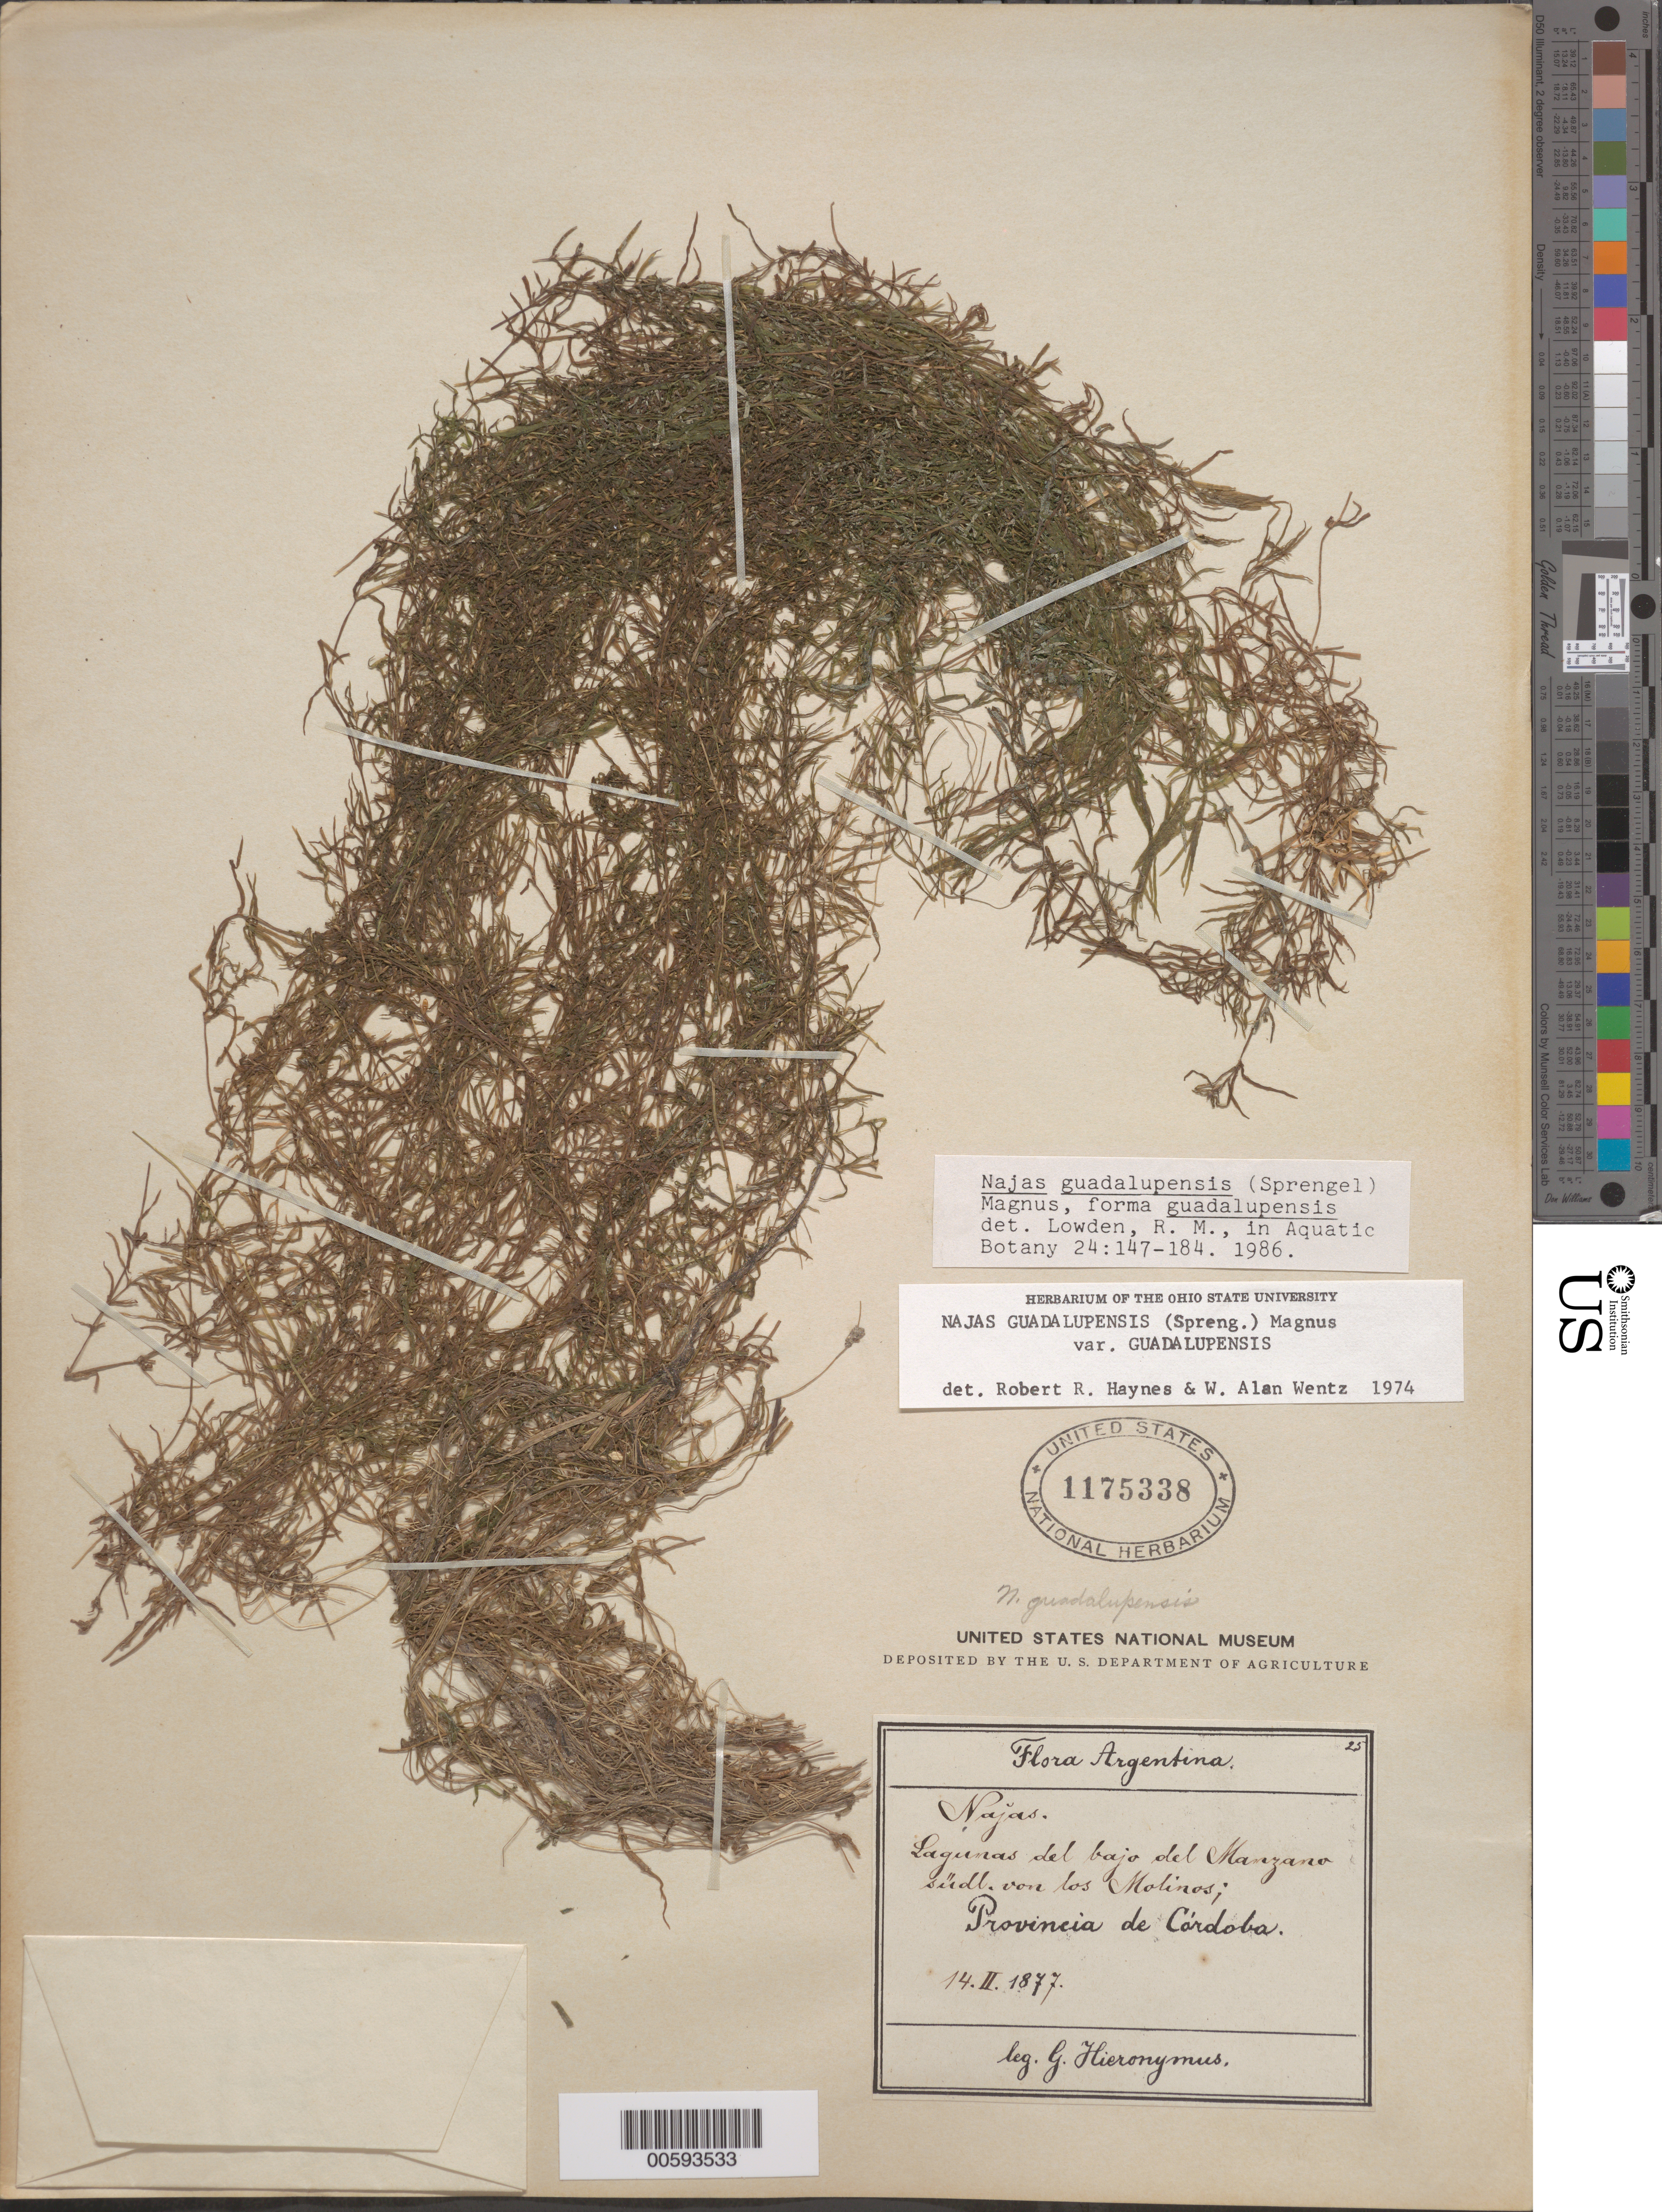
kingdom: Plantae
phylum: Tracheophyta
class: Liliopsida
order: Alismatales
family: Hydrocharitaceae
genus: Najas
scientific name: Najas guadalupensis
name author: (Spreng.) Magnus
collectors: G. H. Hieronymus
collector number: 25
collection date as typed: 14 Feb 1877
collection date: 1877-02-14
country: Argentina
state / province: Córdoba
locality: Lagunas del Bajo del Manzano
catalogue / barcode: US 1175338